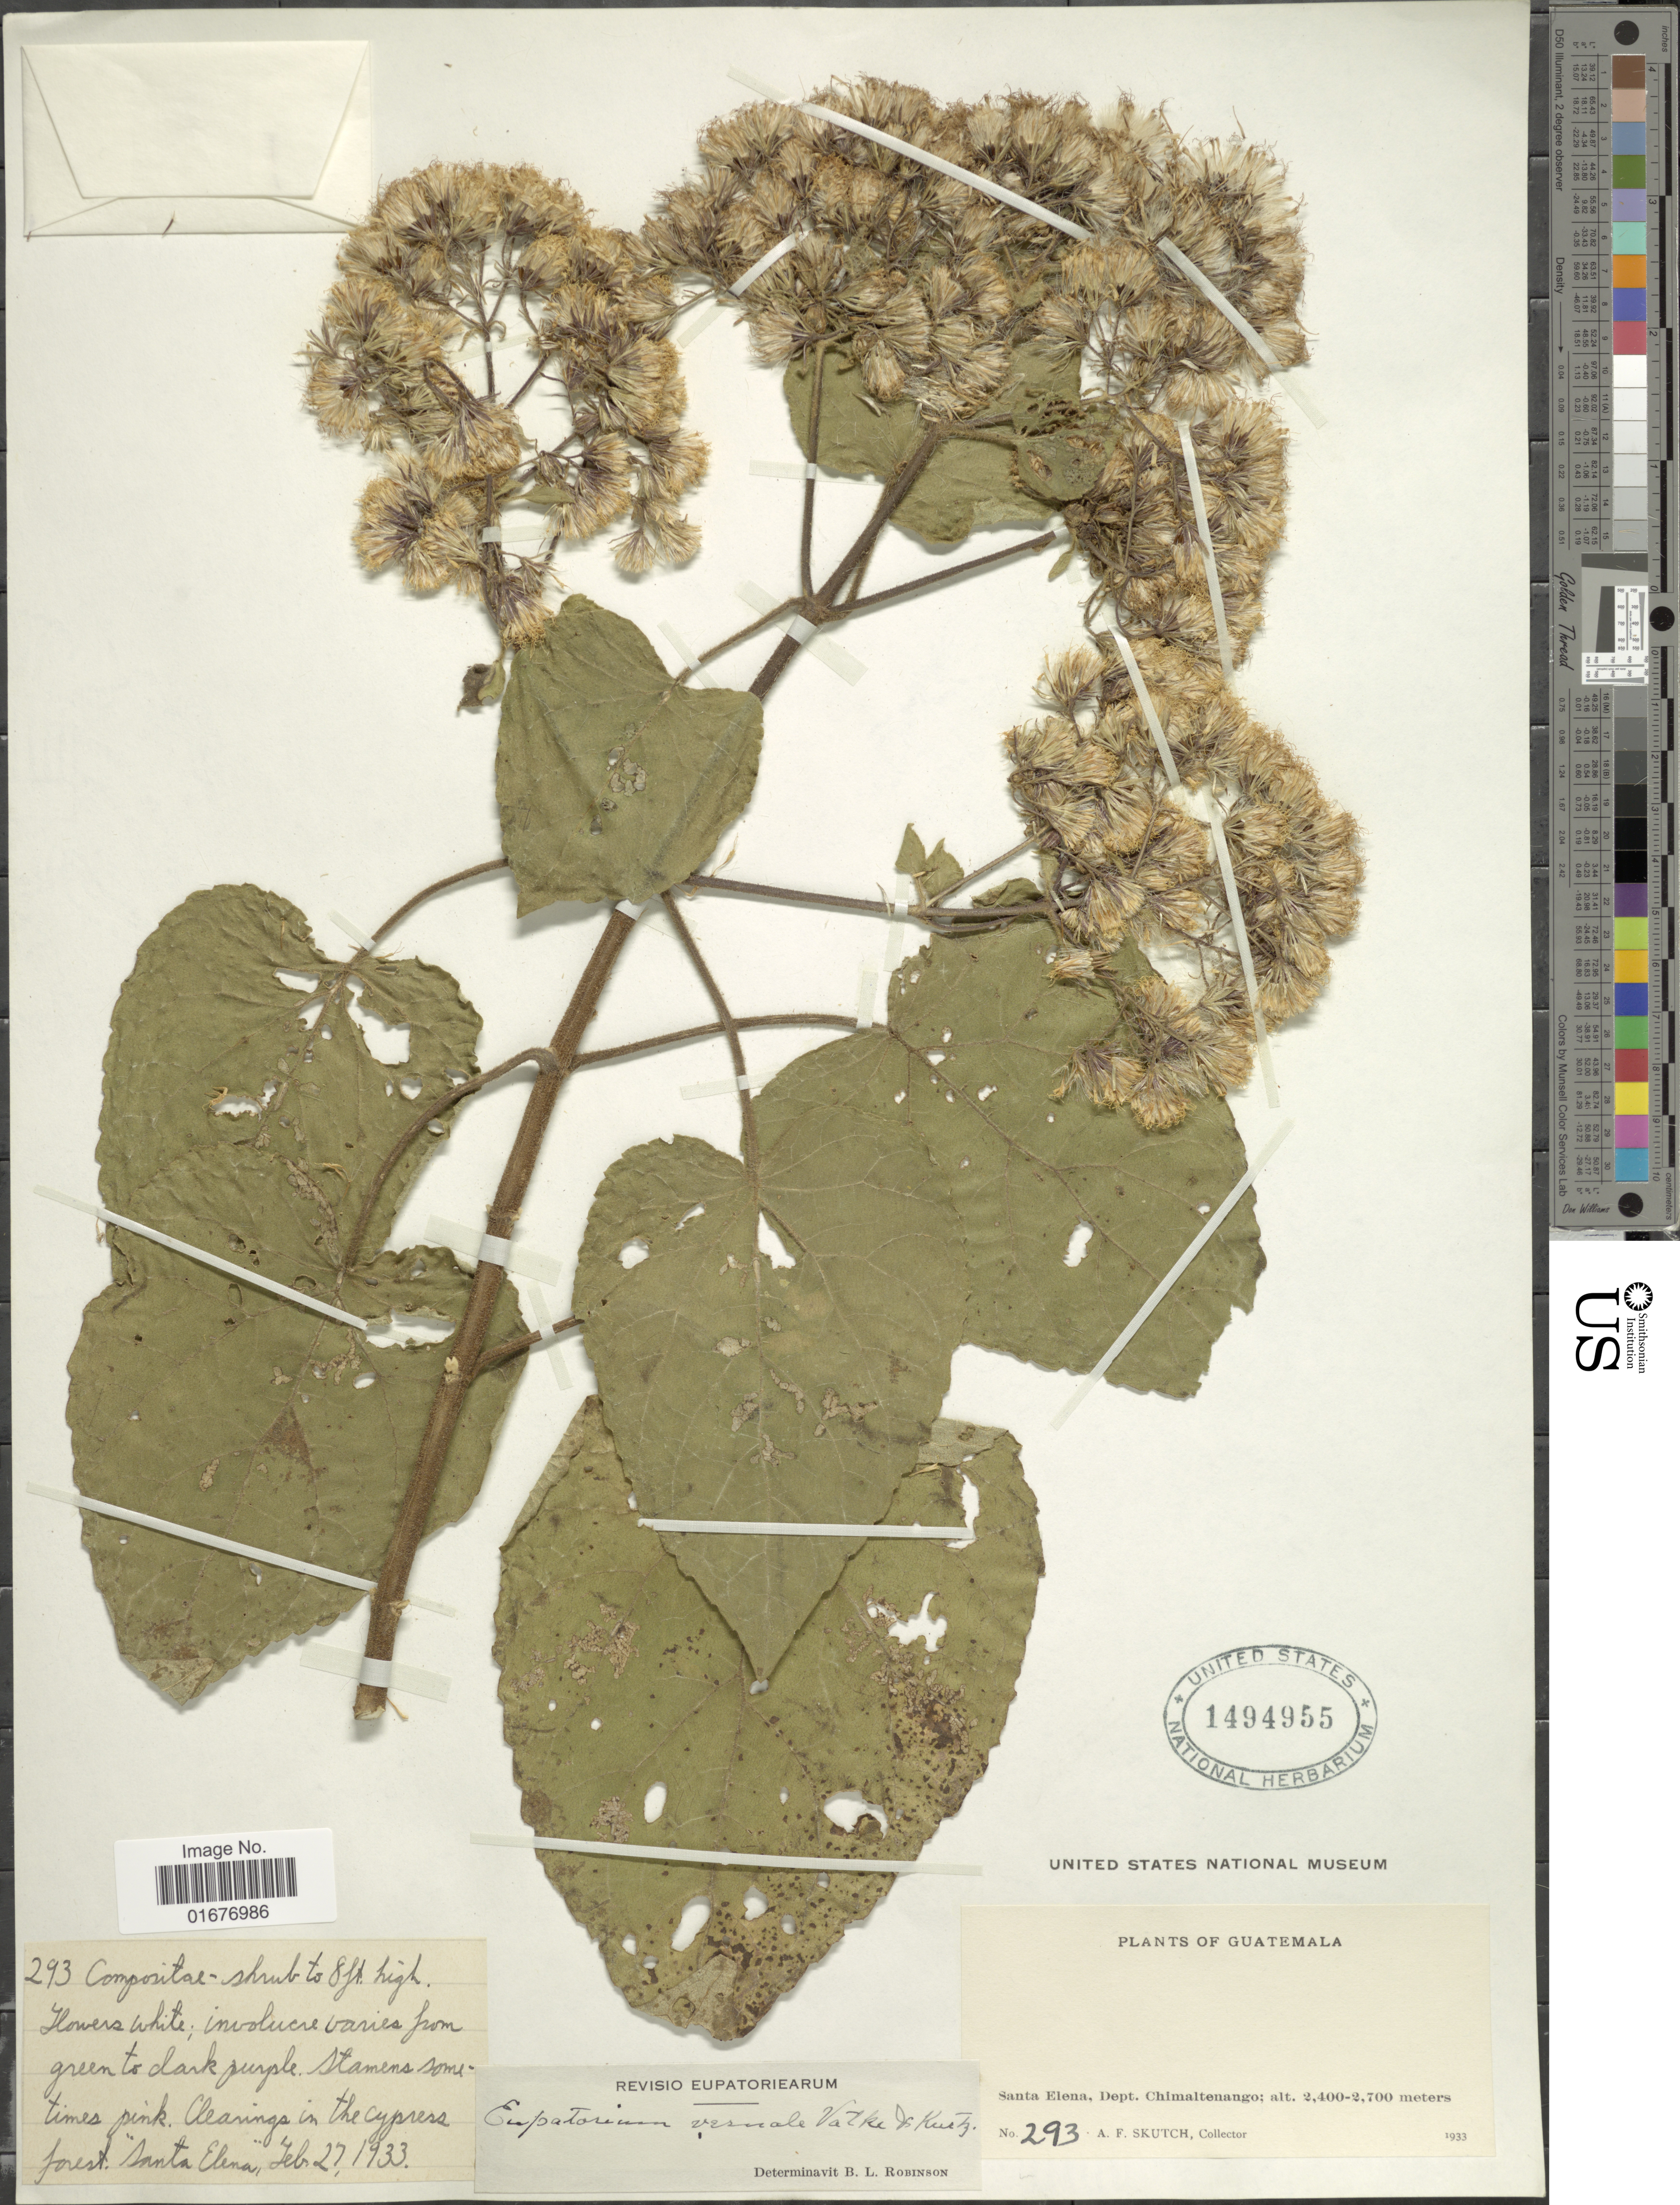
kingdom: Plantae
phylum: Tracheophyta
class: Magnoliopsida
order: Asterales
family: Asteraceae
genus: Ageratina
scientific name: Ageratina vernalis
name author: (Vatke & Kurtz) R.M. King & H. Rob.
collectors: A. F. Skutch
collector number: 293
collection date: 1933-02-27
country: Guatemala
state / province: Chimaltenango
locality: Santa Elebna, Chimaltenango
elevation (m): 2400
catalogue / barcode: US 1494955